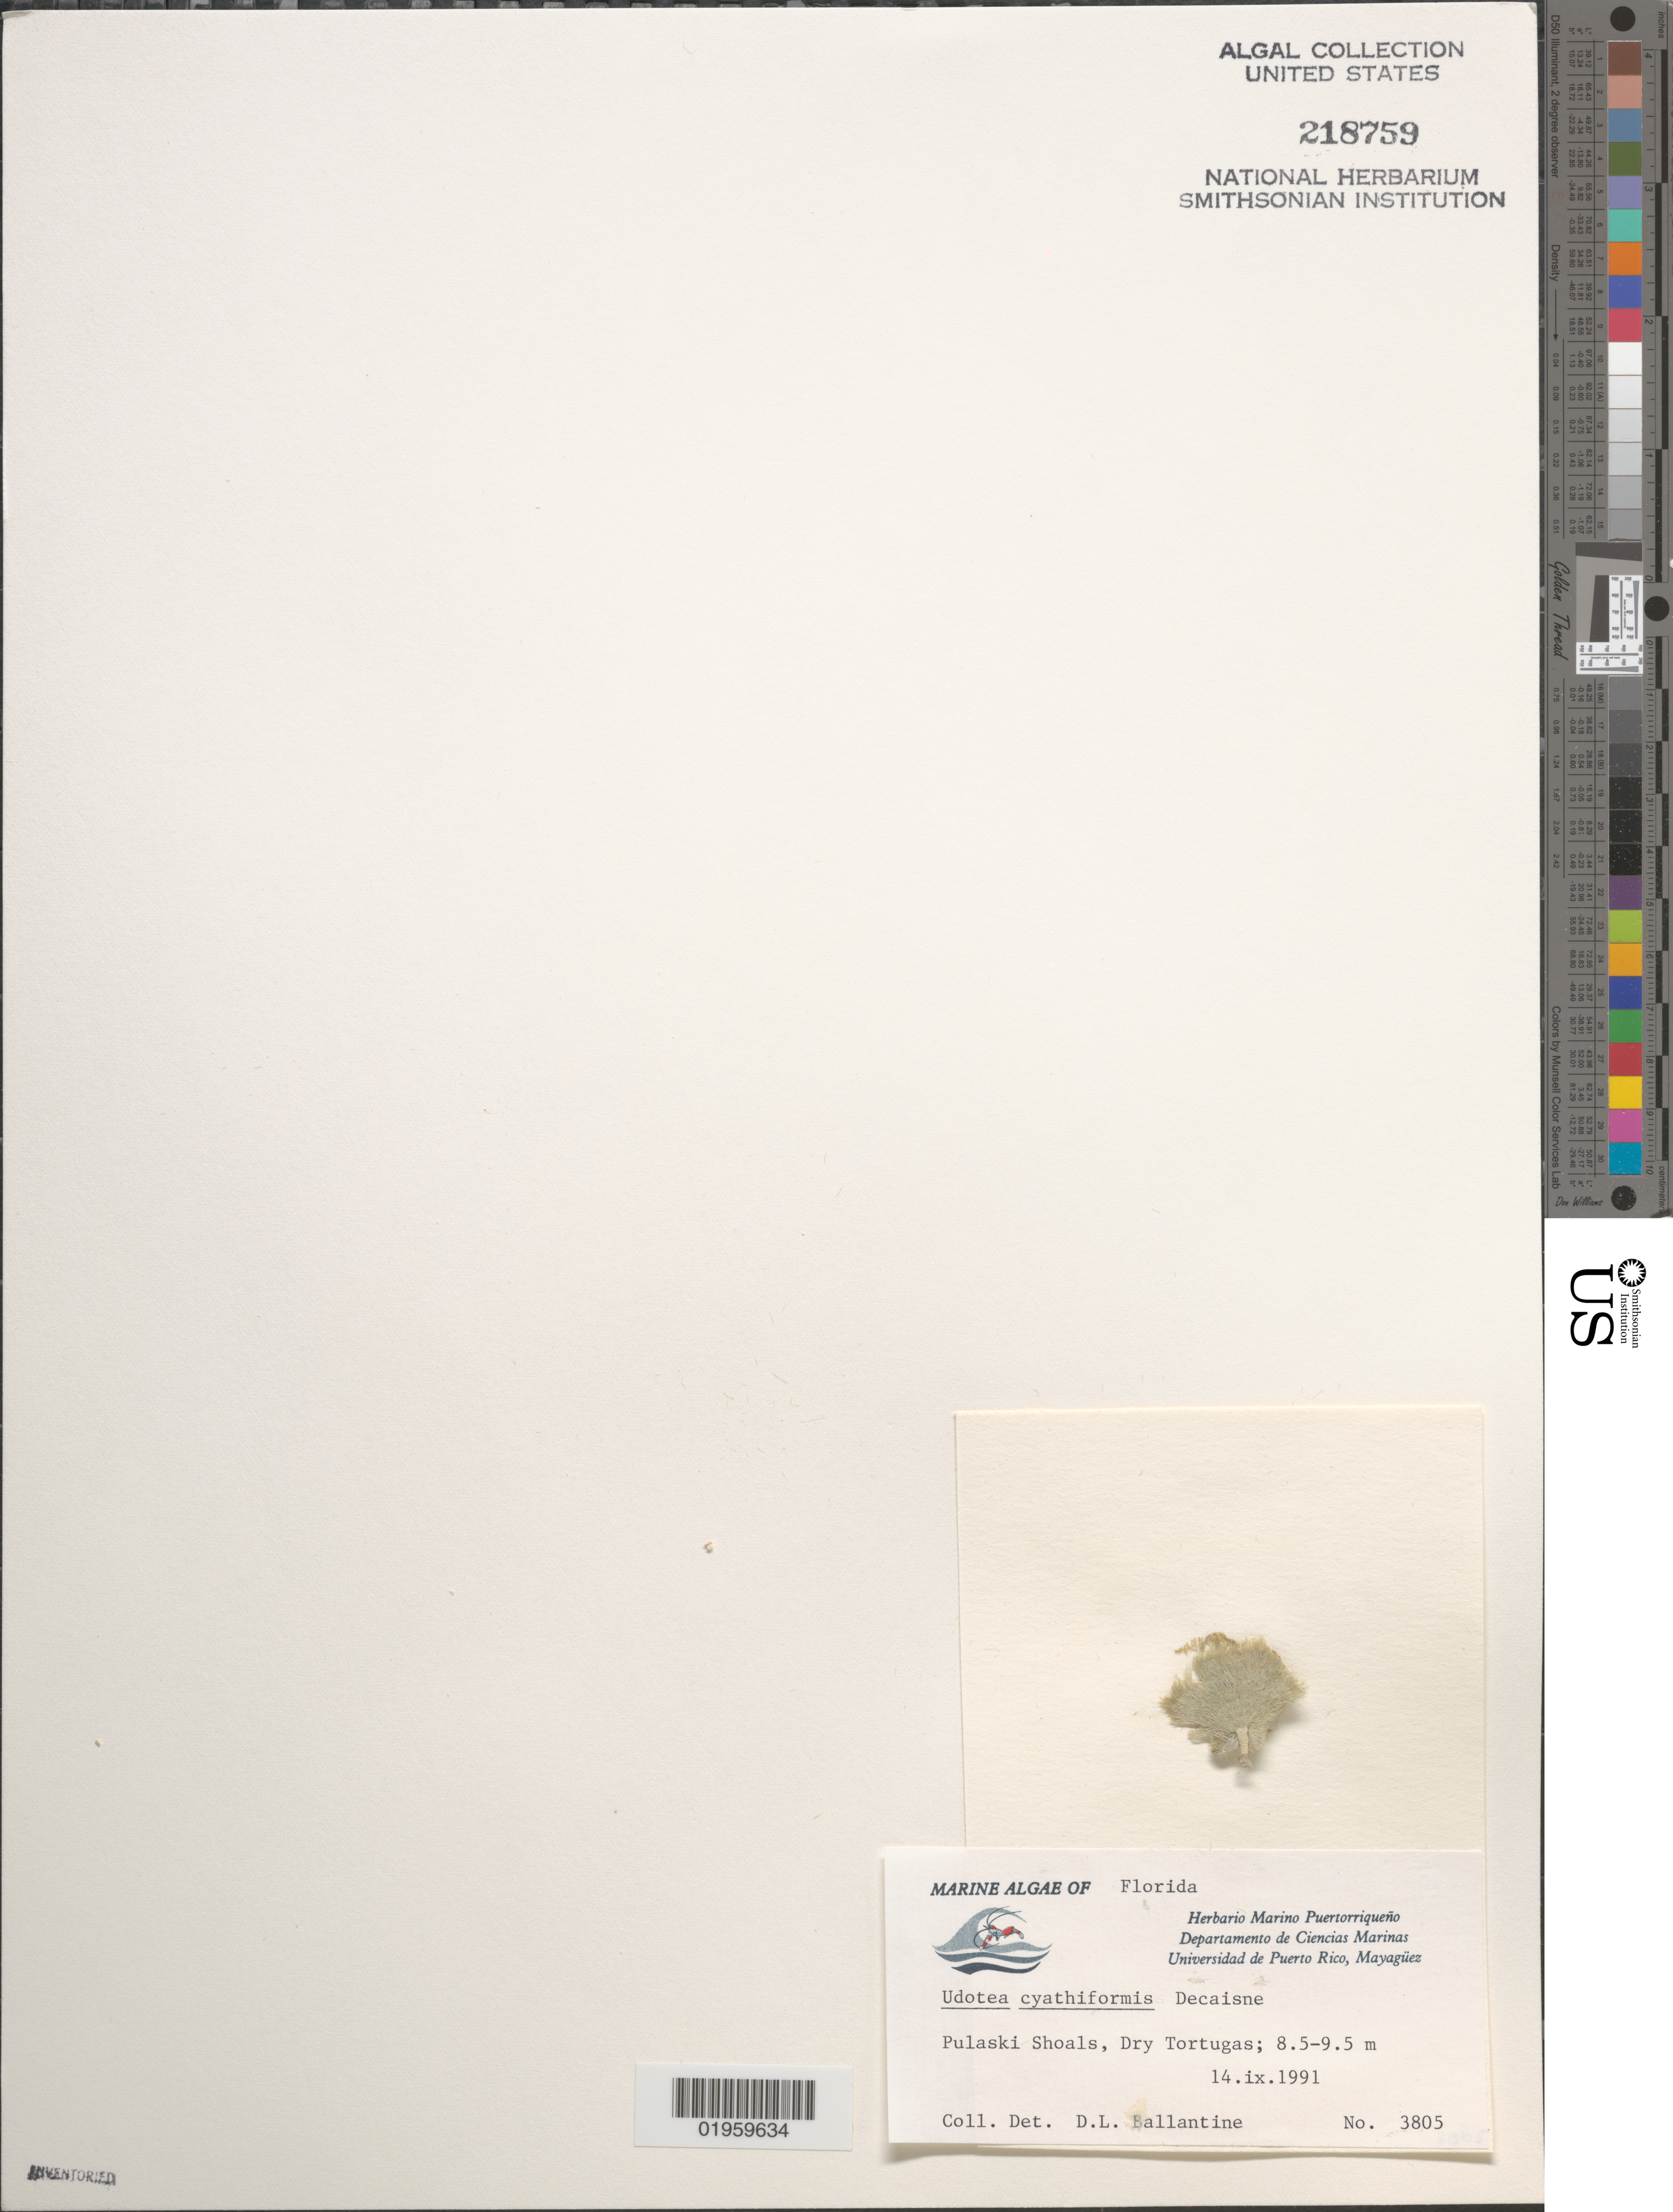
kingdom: Plantae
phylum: Chlorophyta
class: Ulvophyceae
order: Bryopsidales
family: Udoteaceae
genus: Udotea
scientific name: Udotea cyathiformis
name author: Decne.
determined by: Ballantine, D. L.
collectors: D.L. Ballantine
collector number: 3805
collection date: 1991-09-14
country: United States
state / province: Florida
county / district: Monroe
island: Dry Tortugas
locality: Pulaski Shoals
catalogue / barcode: US 218759